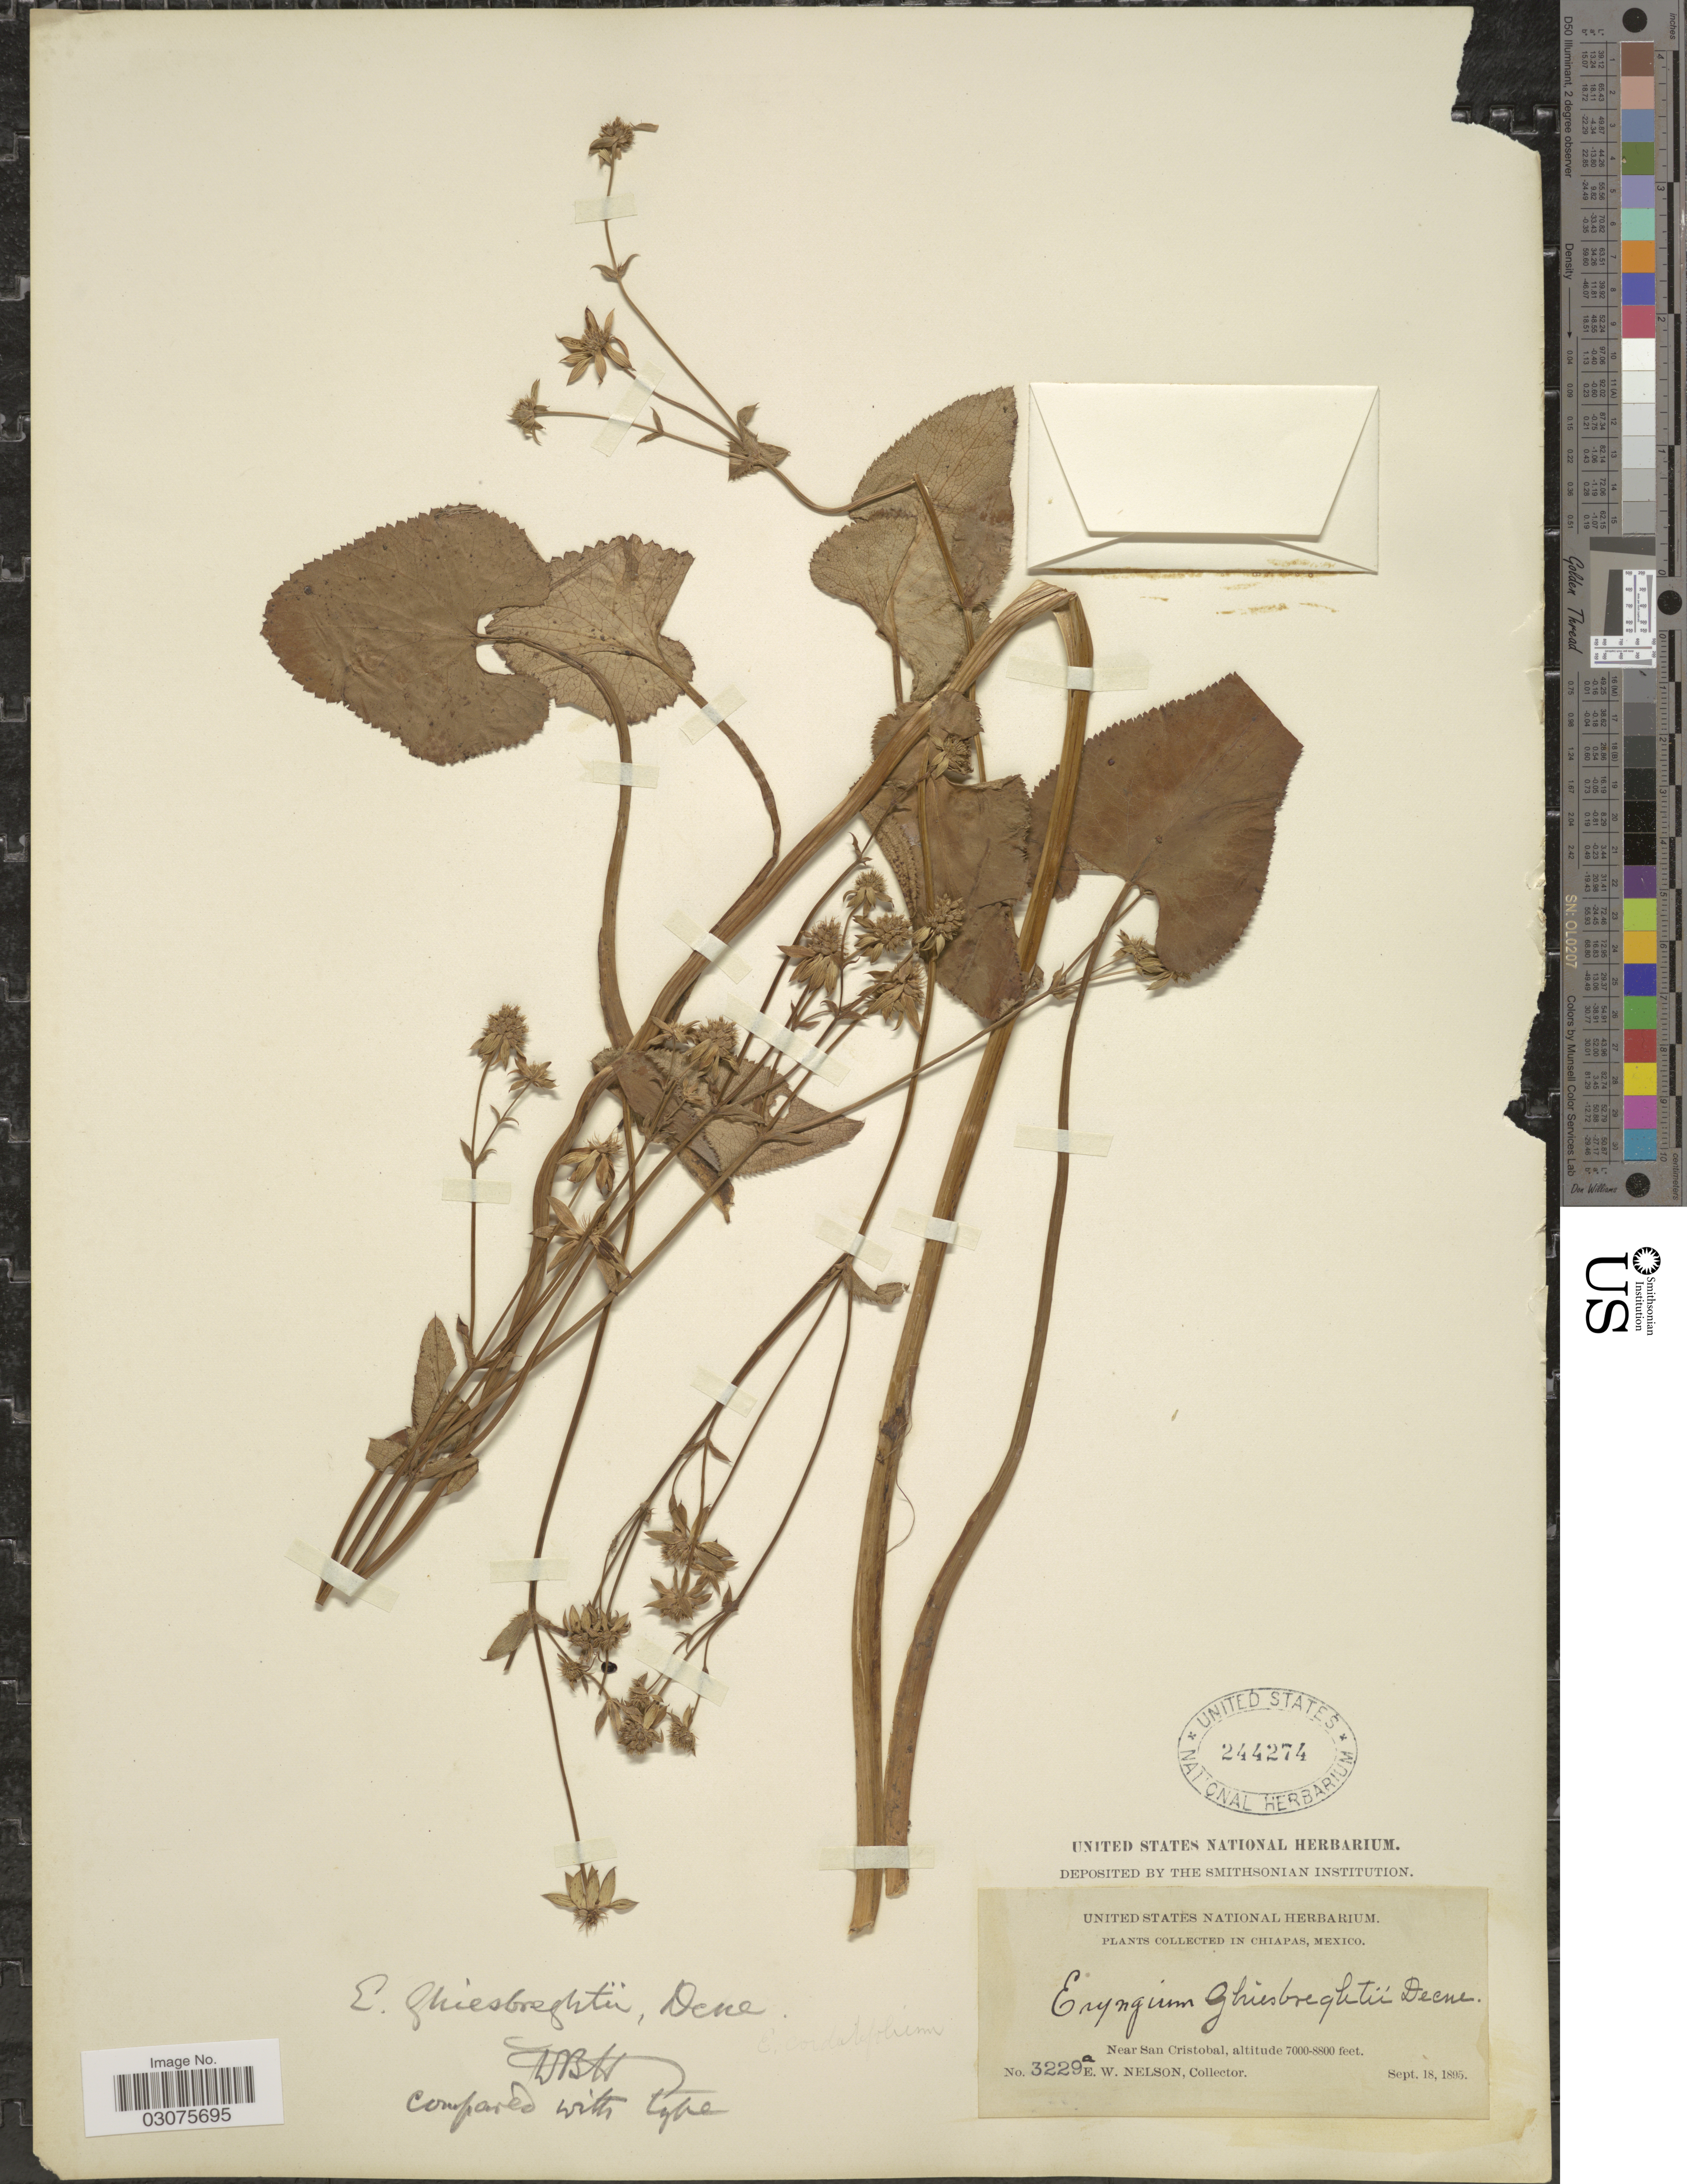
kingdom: Plantae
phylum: Tracheophyta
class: Magnoliopsida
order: Apiales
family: Apiaceae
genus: Eryngium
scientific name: Eryngium ghiesbreghtii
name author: Decne.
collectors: E. W. Nelson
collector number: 3229a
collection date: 1895-09-18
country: Mexico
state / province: Chiapas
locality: Near San Cristobal.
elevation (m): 2134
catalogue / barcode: US 244274